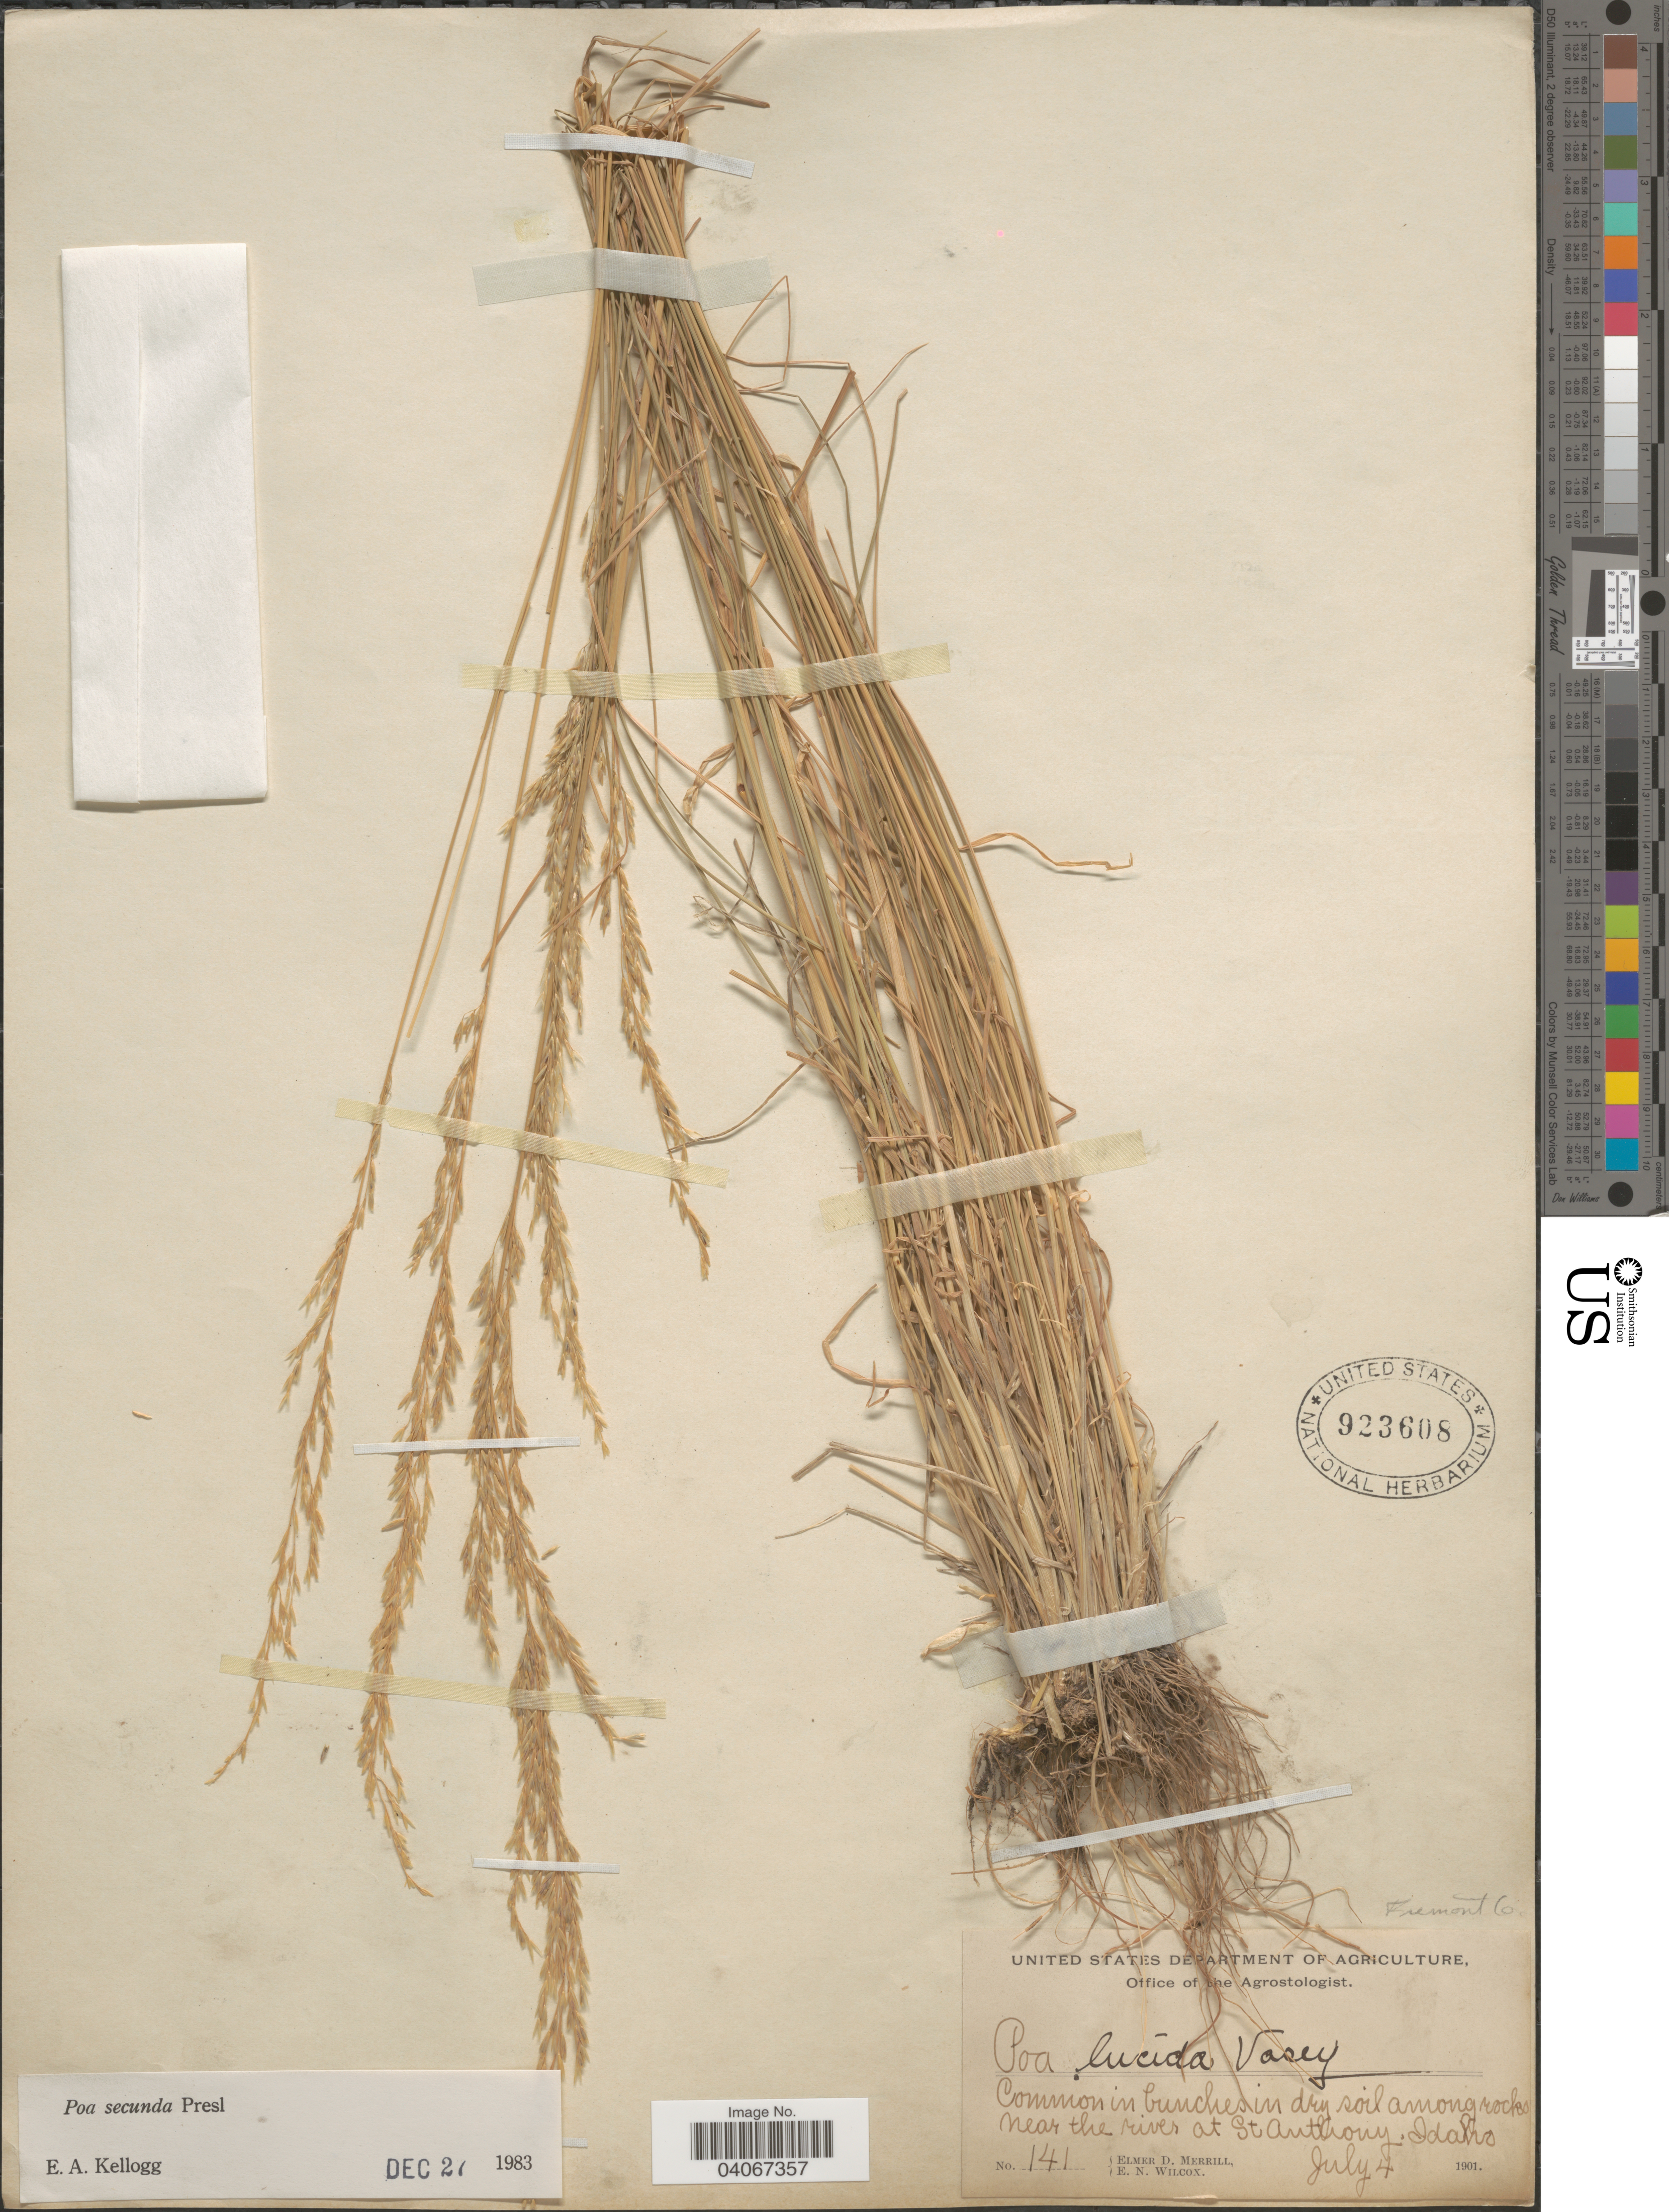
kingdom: Plantae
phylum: Tracheophyta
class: Liliopsida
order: Poales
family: Poaceae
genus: Poa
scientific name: Poa secunda subsp. secunda var. secunda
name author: J. Presl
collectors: E. D. Merrill & E. Wilcox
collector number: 141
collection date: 1901-07-04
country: United States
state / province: Idaho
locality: Fremont Co. Common in bunches in dry soil among rocks near the river at St Anthony.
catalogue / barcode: US 923608